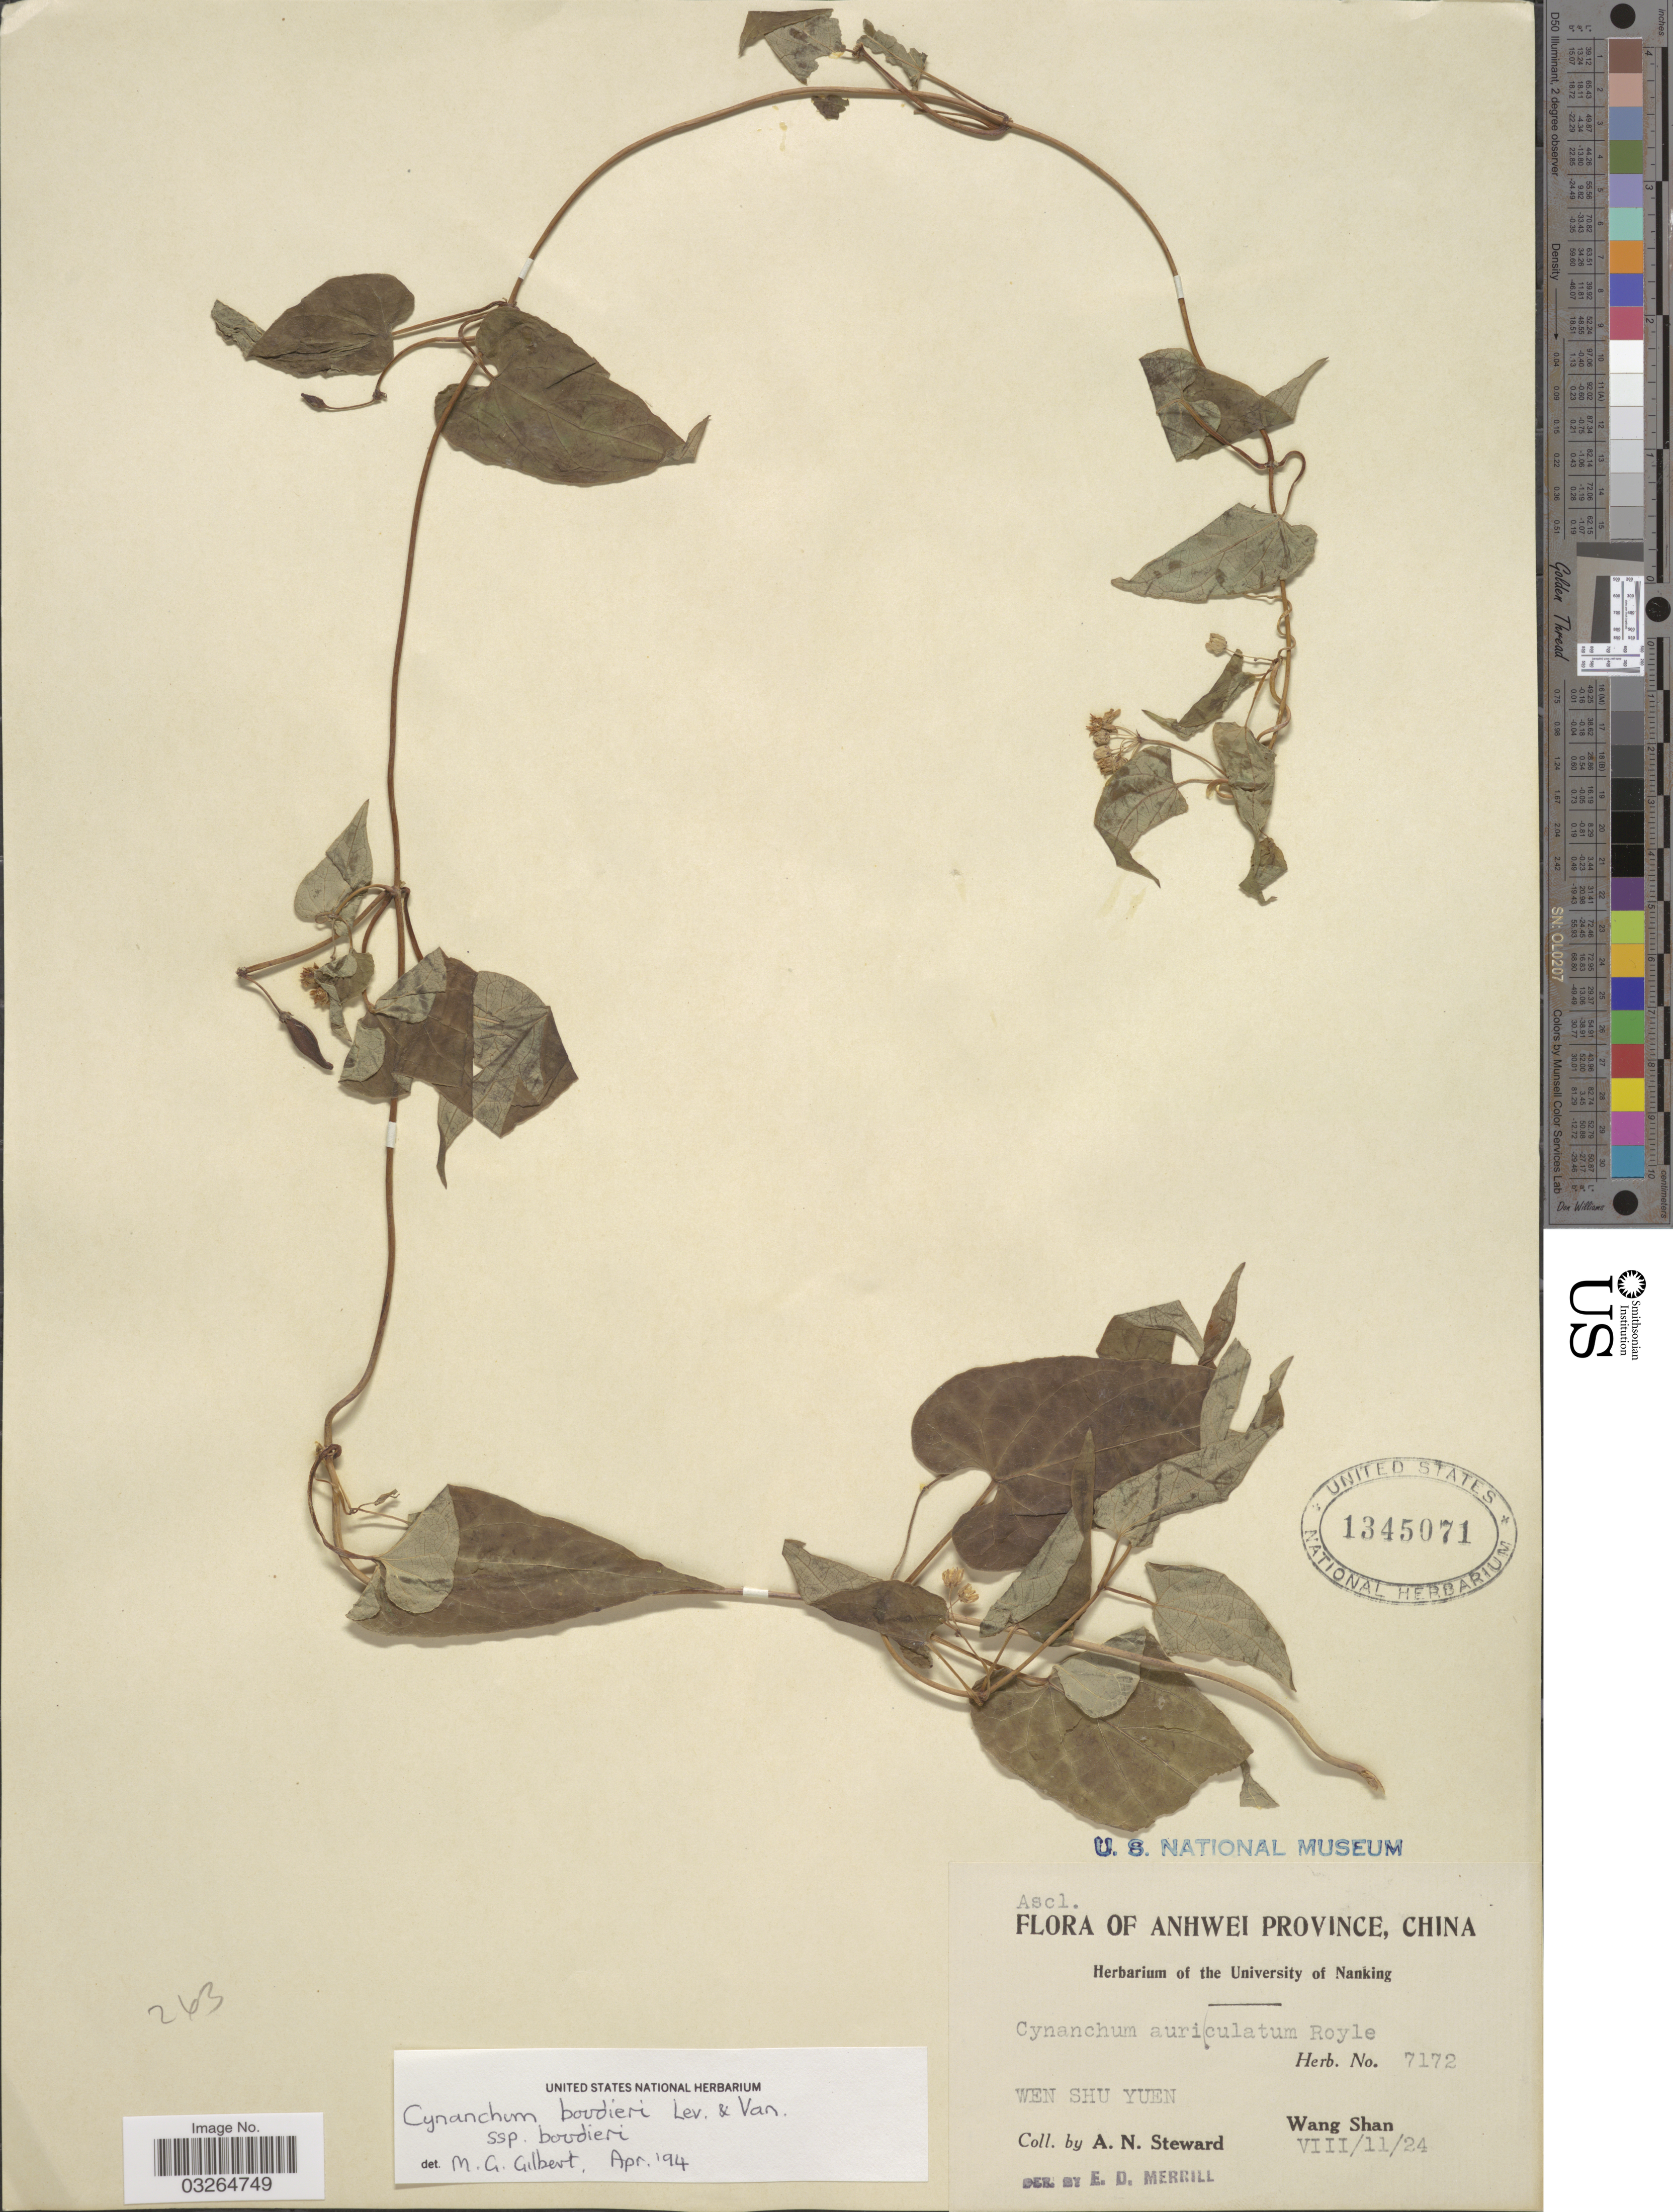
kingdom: Plantae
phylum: Tracheophyta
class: Magnoliopsida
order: Gentianales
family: Apocynaceae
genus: Cynanchum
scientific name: Cynanchum boudieri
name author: H. Lév. & Vaniot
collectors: A. N. Steward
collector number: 7172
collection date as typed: Transcribed d/m/y: 11/8/24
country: China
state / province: Anhui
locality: Anhwei Province. Wen Shu Yuen. Wang Shan.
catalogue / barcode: US 1345071